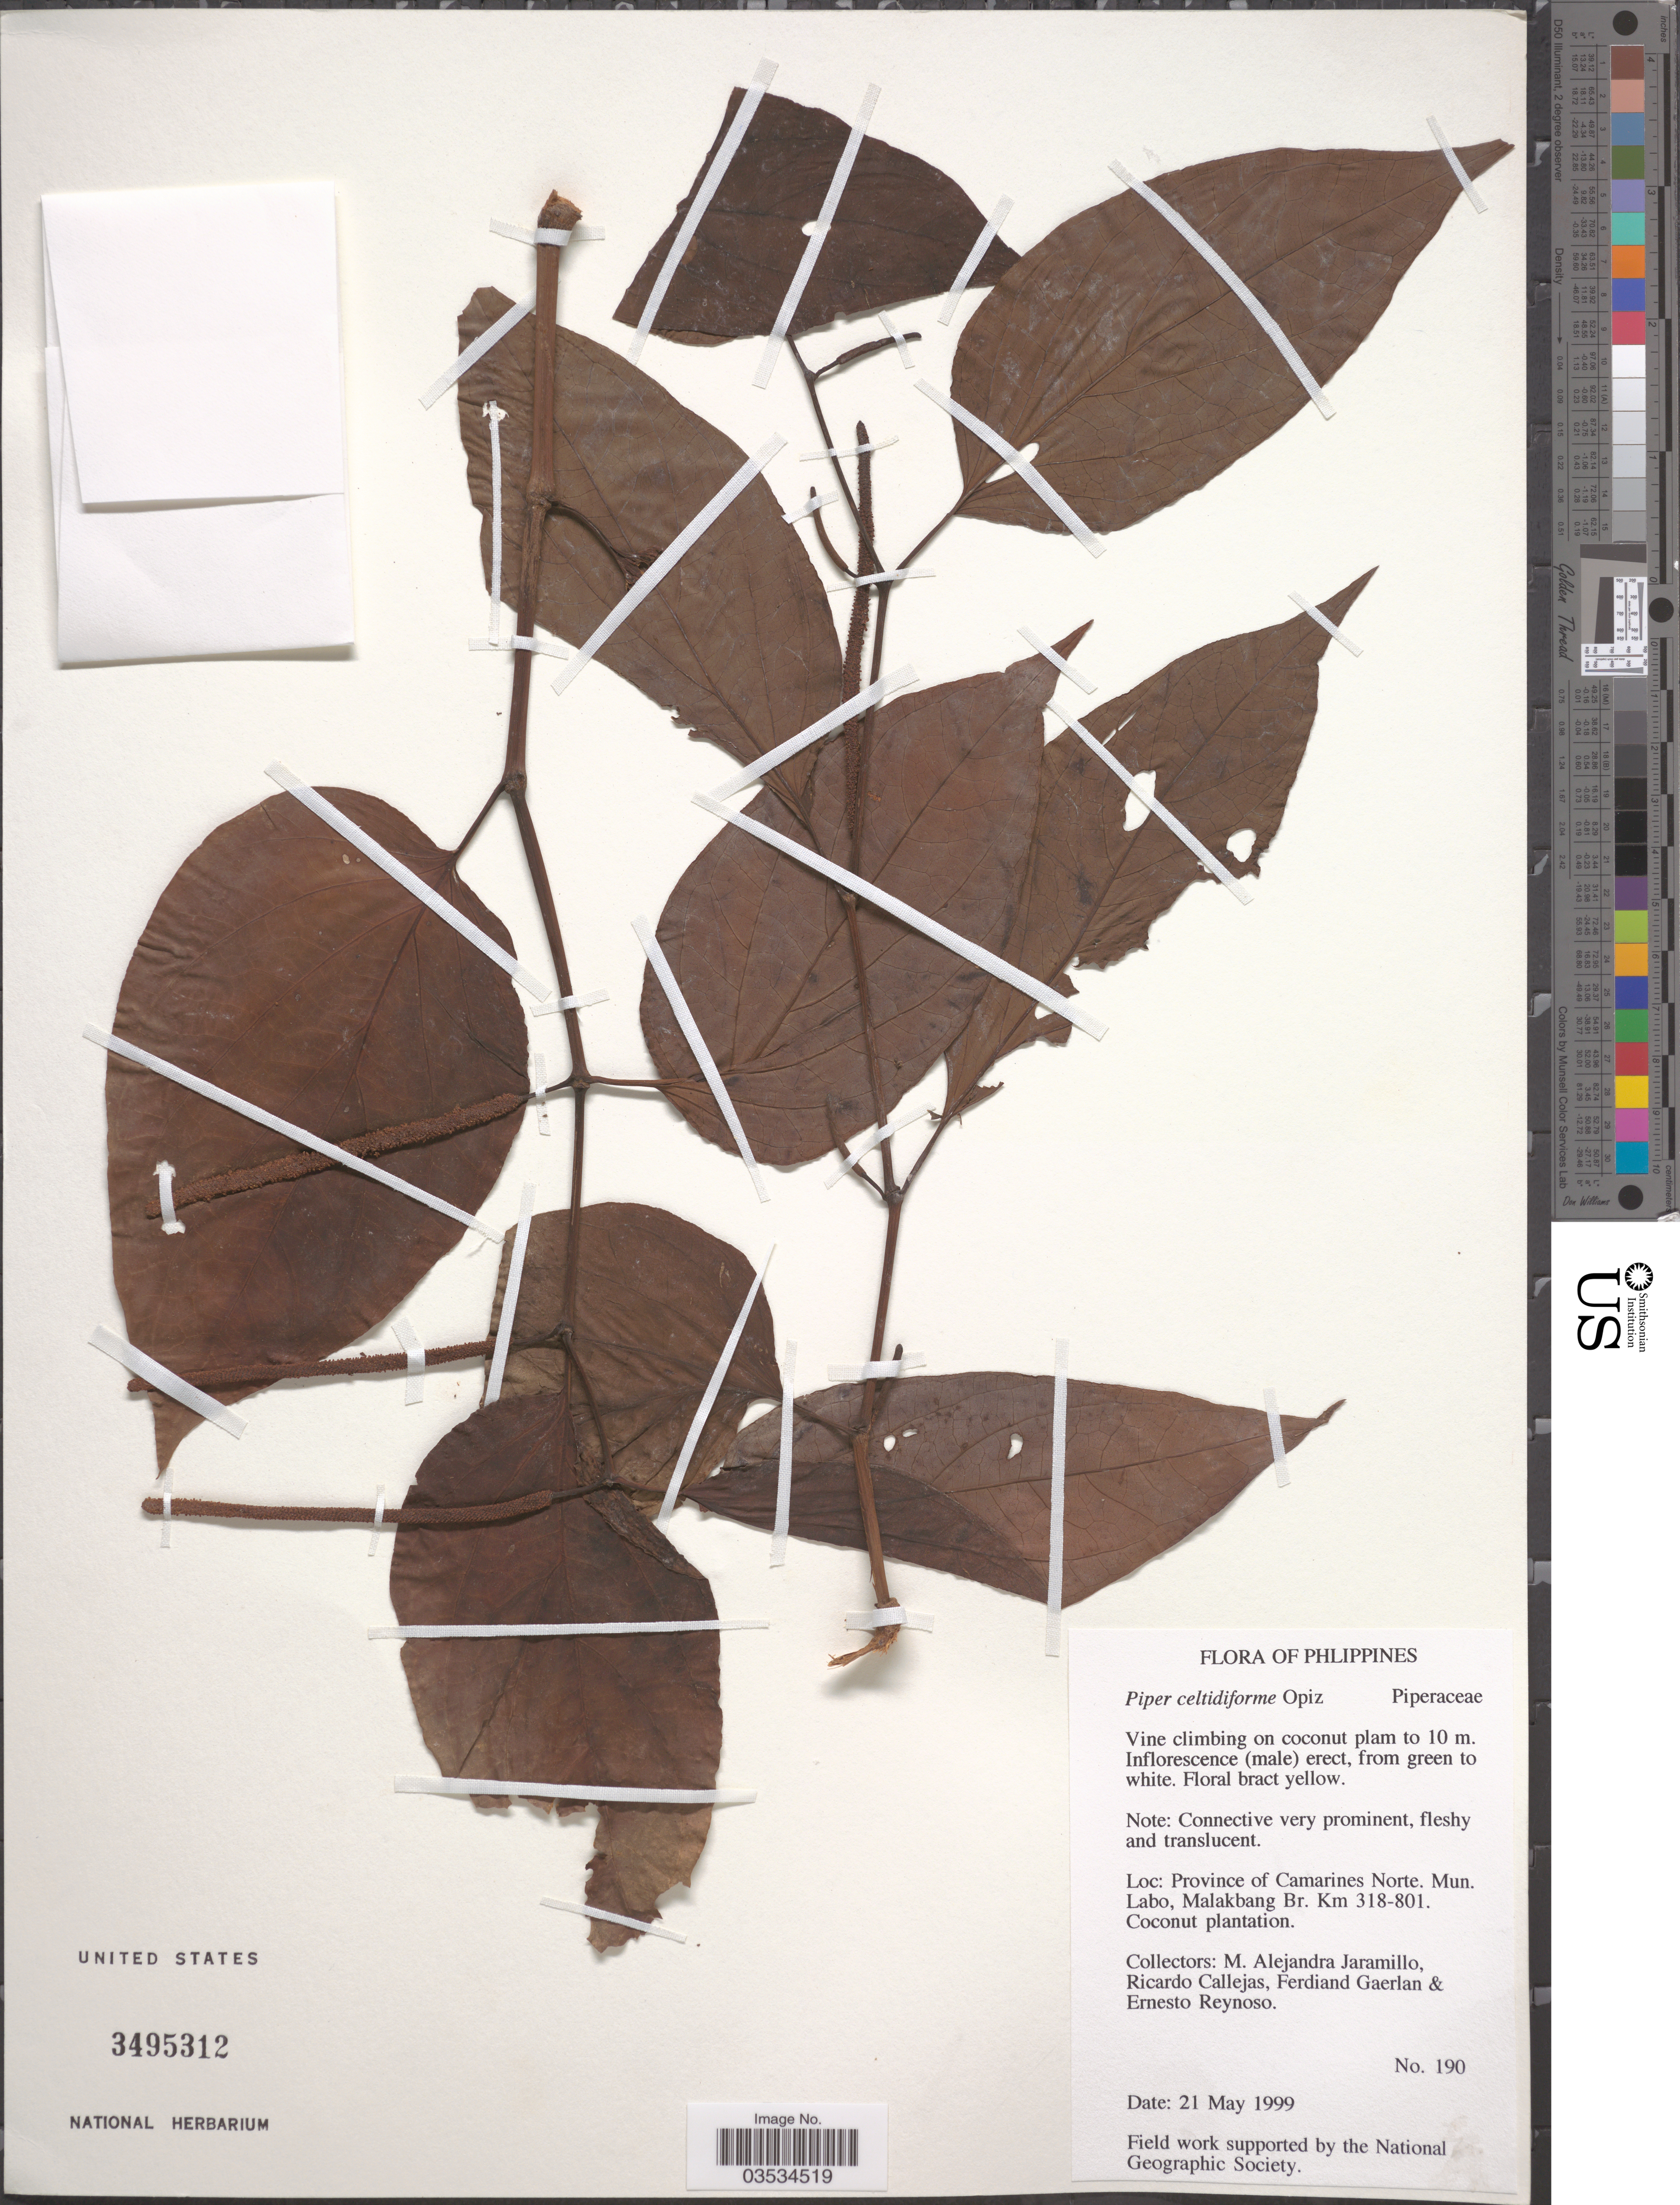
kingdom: Plantae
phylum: Tracheophyta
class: Magnoliopsida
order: Piperales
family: Piperaceae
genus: Piper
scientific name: Piper celtidiforme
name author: Opiz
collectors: M. A. Jaramillo, R. Callejas, F. Gaerlan & E. Reynoso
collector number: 190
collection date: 1999-05-21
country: Philippines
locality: Province of Camarines Norte. Mun. Labo, Malakbang Br. Km 318-801. Coconut plantation.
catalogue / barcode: US 3495312